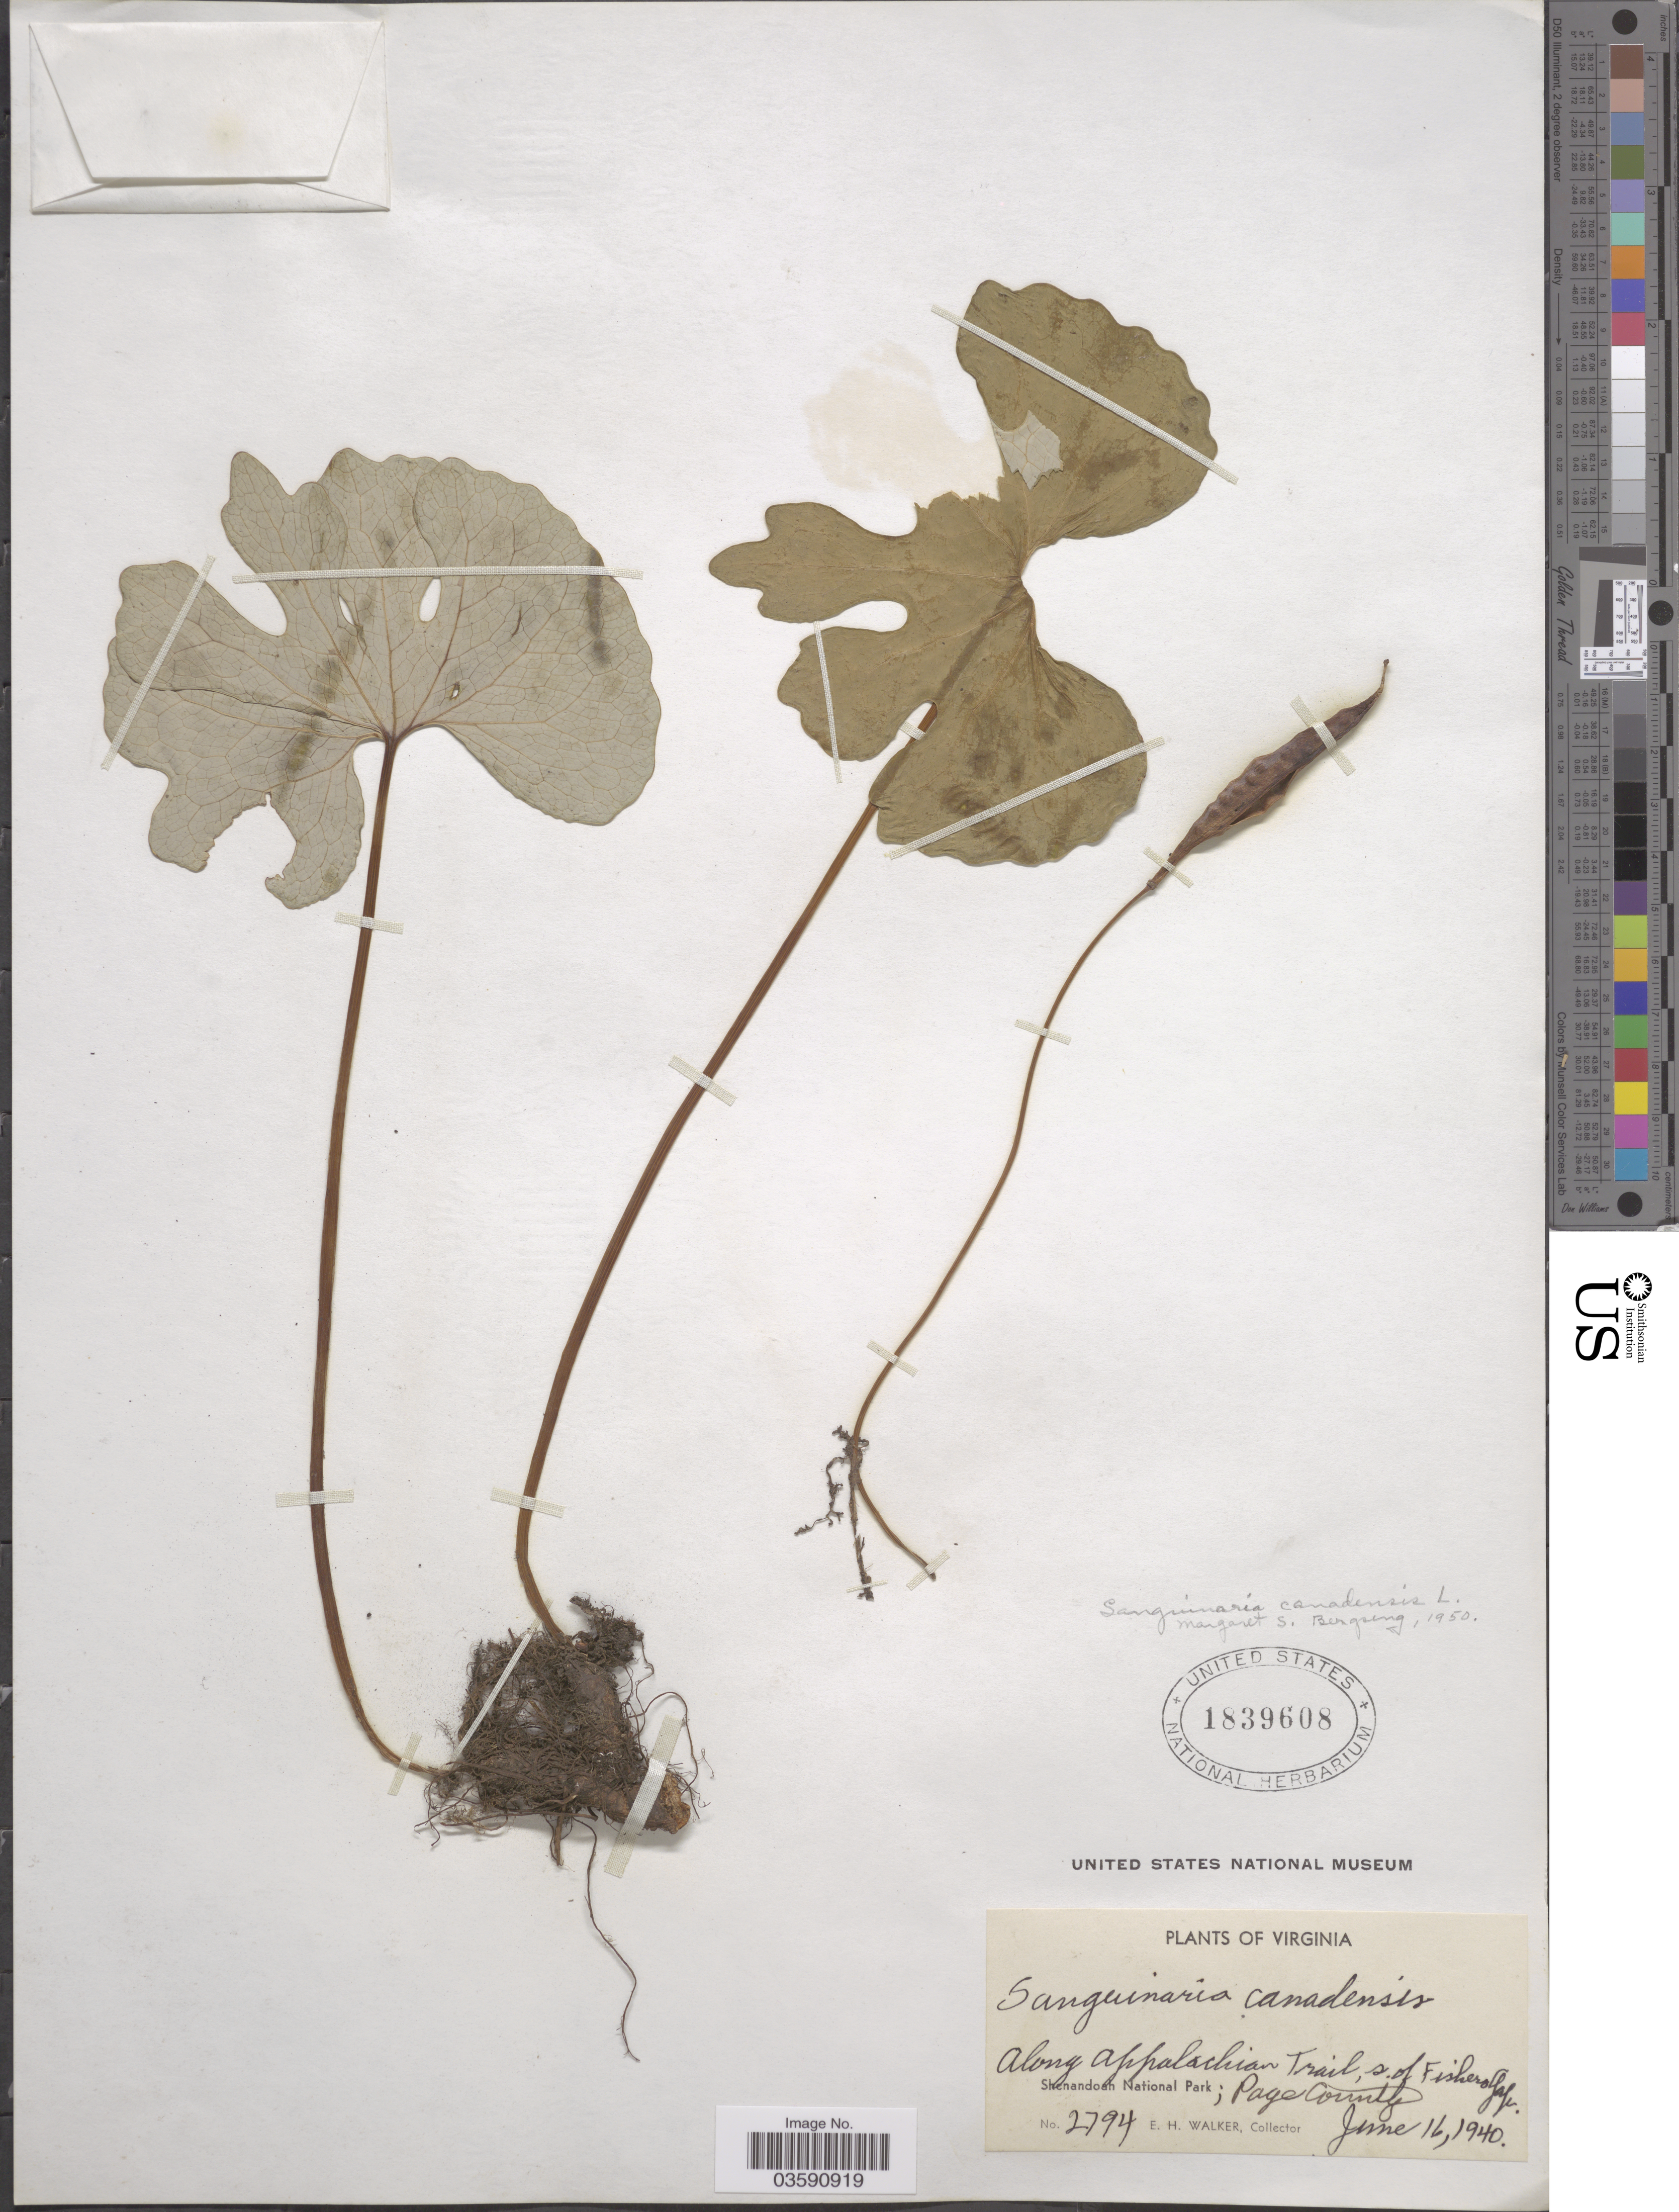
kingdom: Plantae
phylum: Tracheophyta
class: Magnoliopsida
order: Ranunculales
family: Papaveraceae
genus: Sanguinaria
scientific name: Sanguinaria canadensis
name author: L.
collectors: E. H. Walker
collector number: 2794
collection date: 1940-06-16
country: United States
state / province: Virginia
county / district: Page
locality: Along Appalachian Trail s. of Fishers Gap. Shenandoah National Park; Page County.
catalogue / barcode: US 1839608